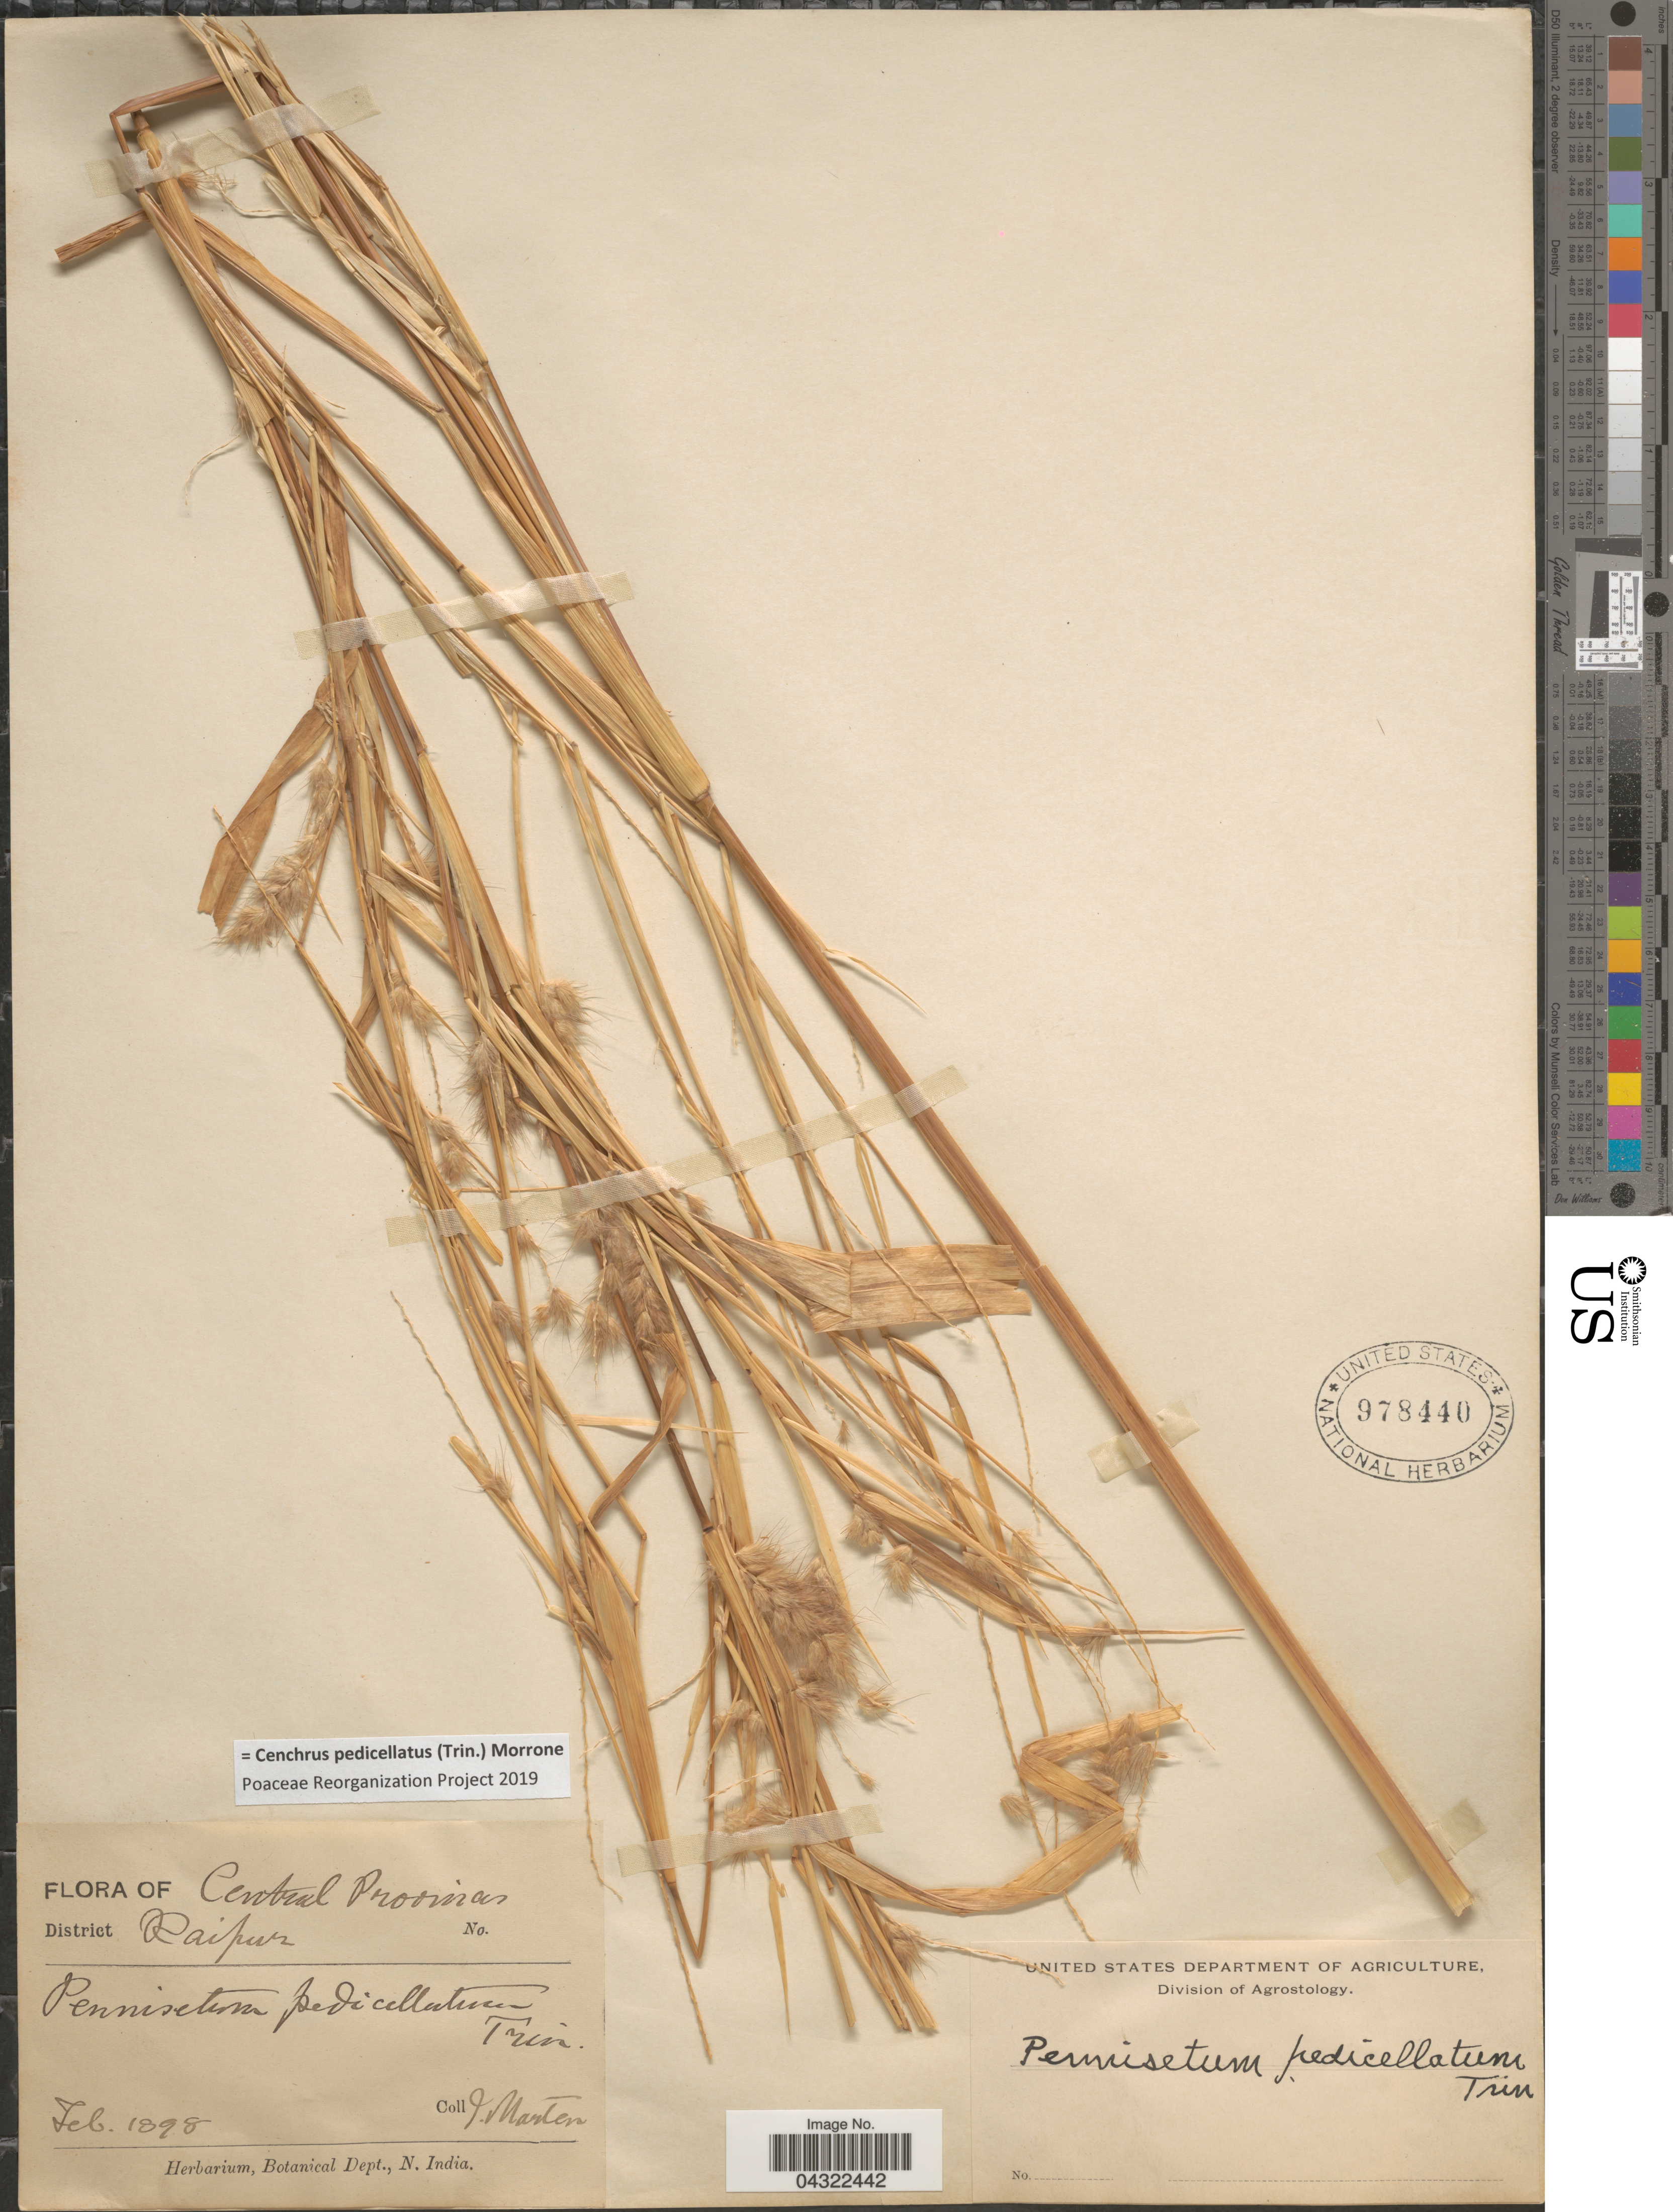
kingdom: Plantae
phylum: Tracheophyta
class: Liliopsida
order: Poales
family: Poaceae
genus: Cenchrus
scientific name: Cenchrus pedicellatus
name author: (Trin.) Morrone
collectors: J. Marten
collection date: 1898-02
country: India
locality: Central Provinces. District Raipur.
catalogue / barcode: US 978440